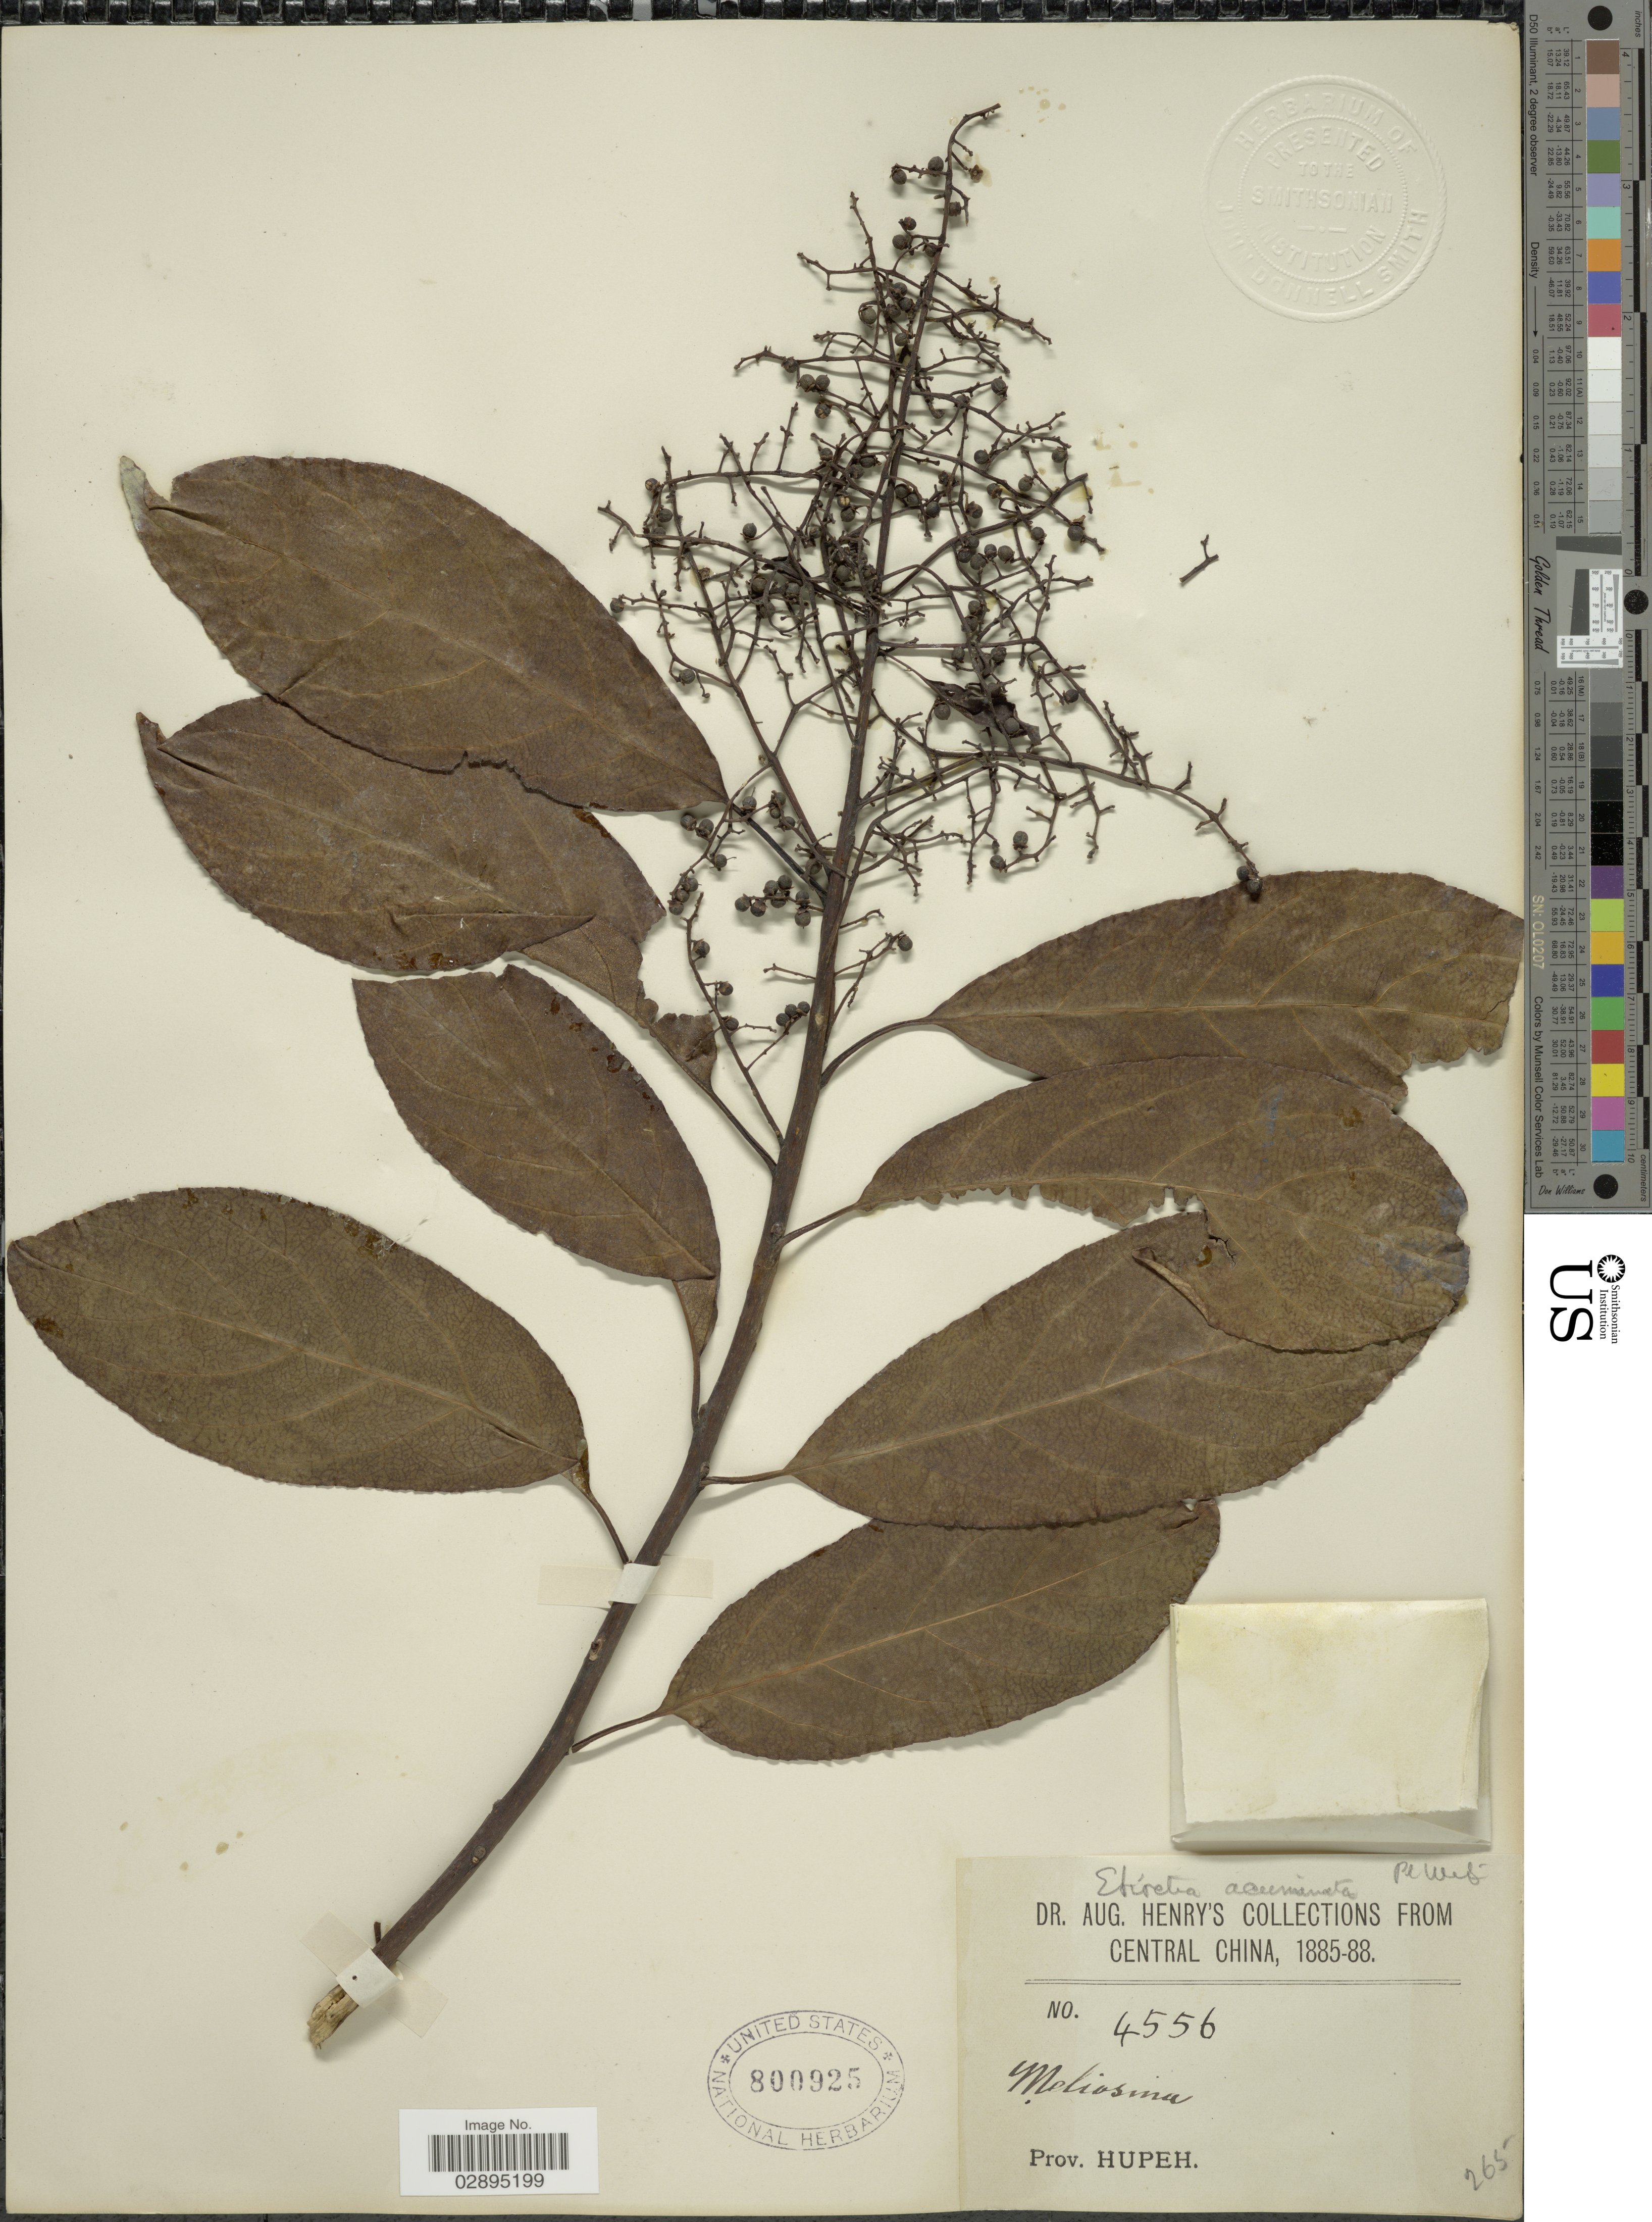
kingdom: Plantae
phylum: Tracheophyta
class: Magnoliopsida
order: Boraginales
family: Ehretiaceae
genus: Ehretia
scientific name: Ehretia acuminata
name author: R. Br.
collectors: A. Henry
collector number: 4556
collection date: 1885/1888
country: China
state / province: Hubei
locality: Central China. Prov. Hupeh.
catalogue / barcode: US 800925